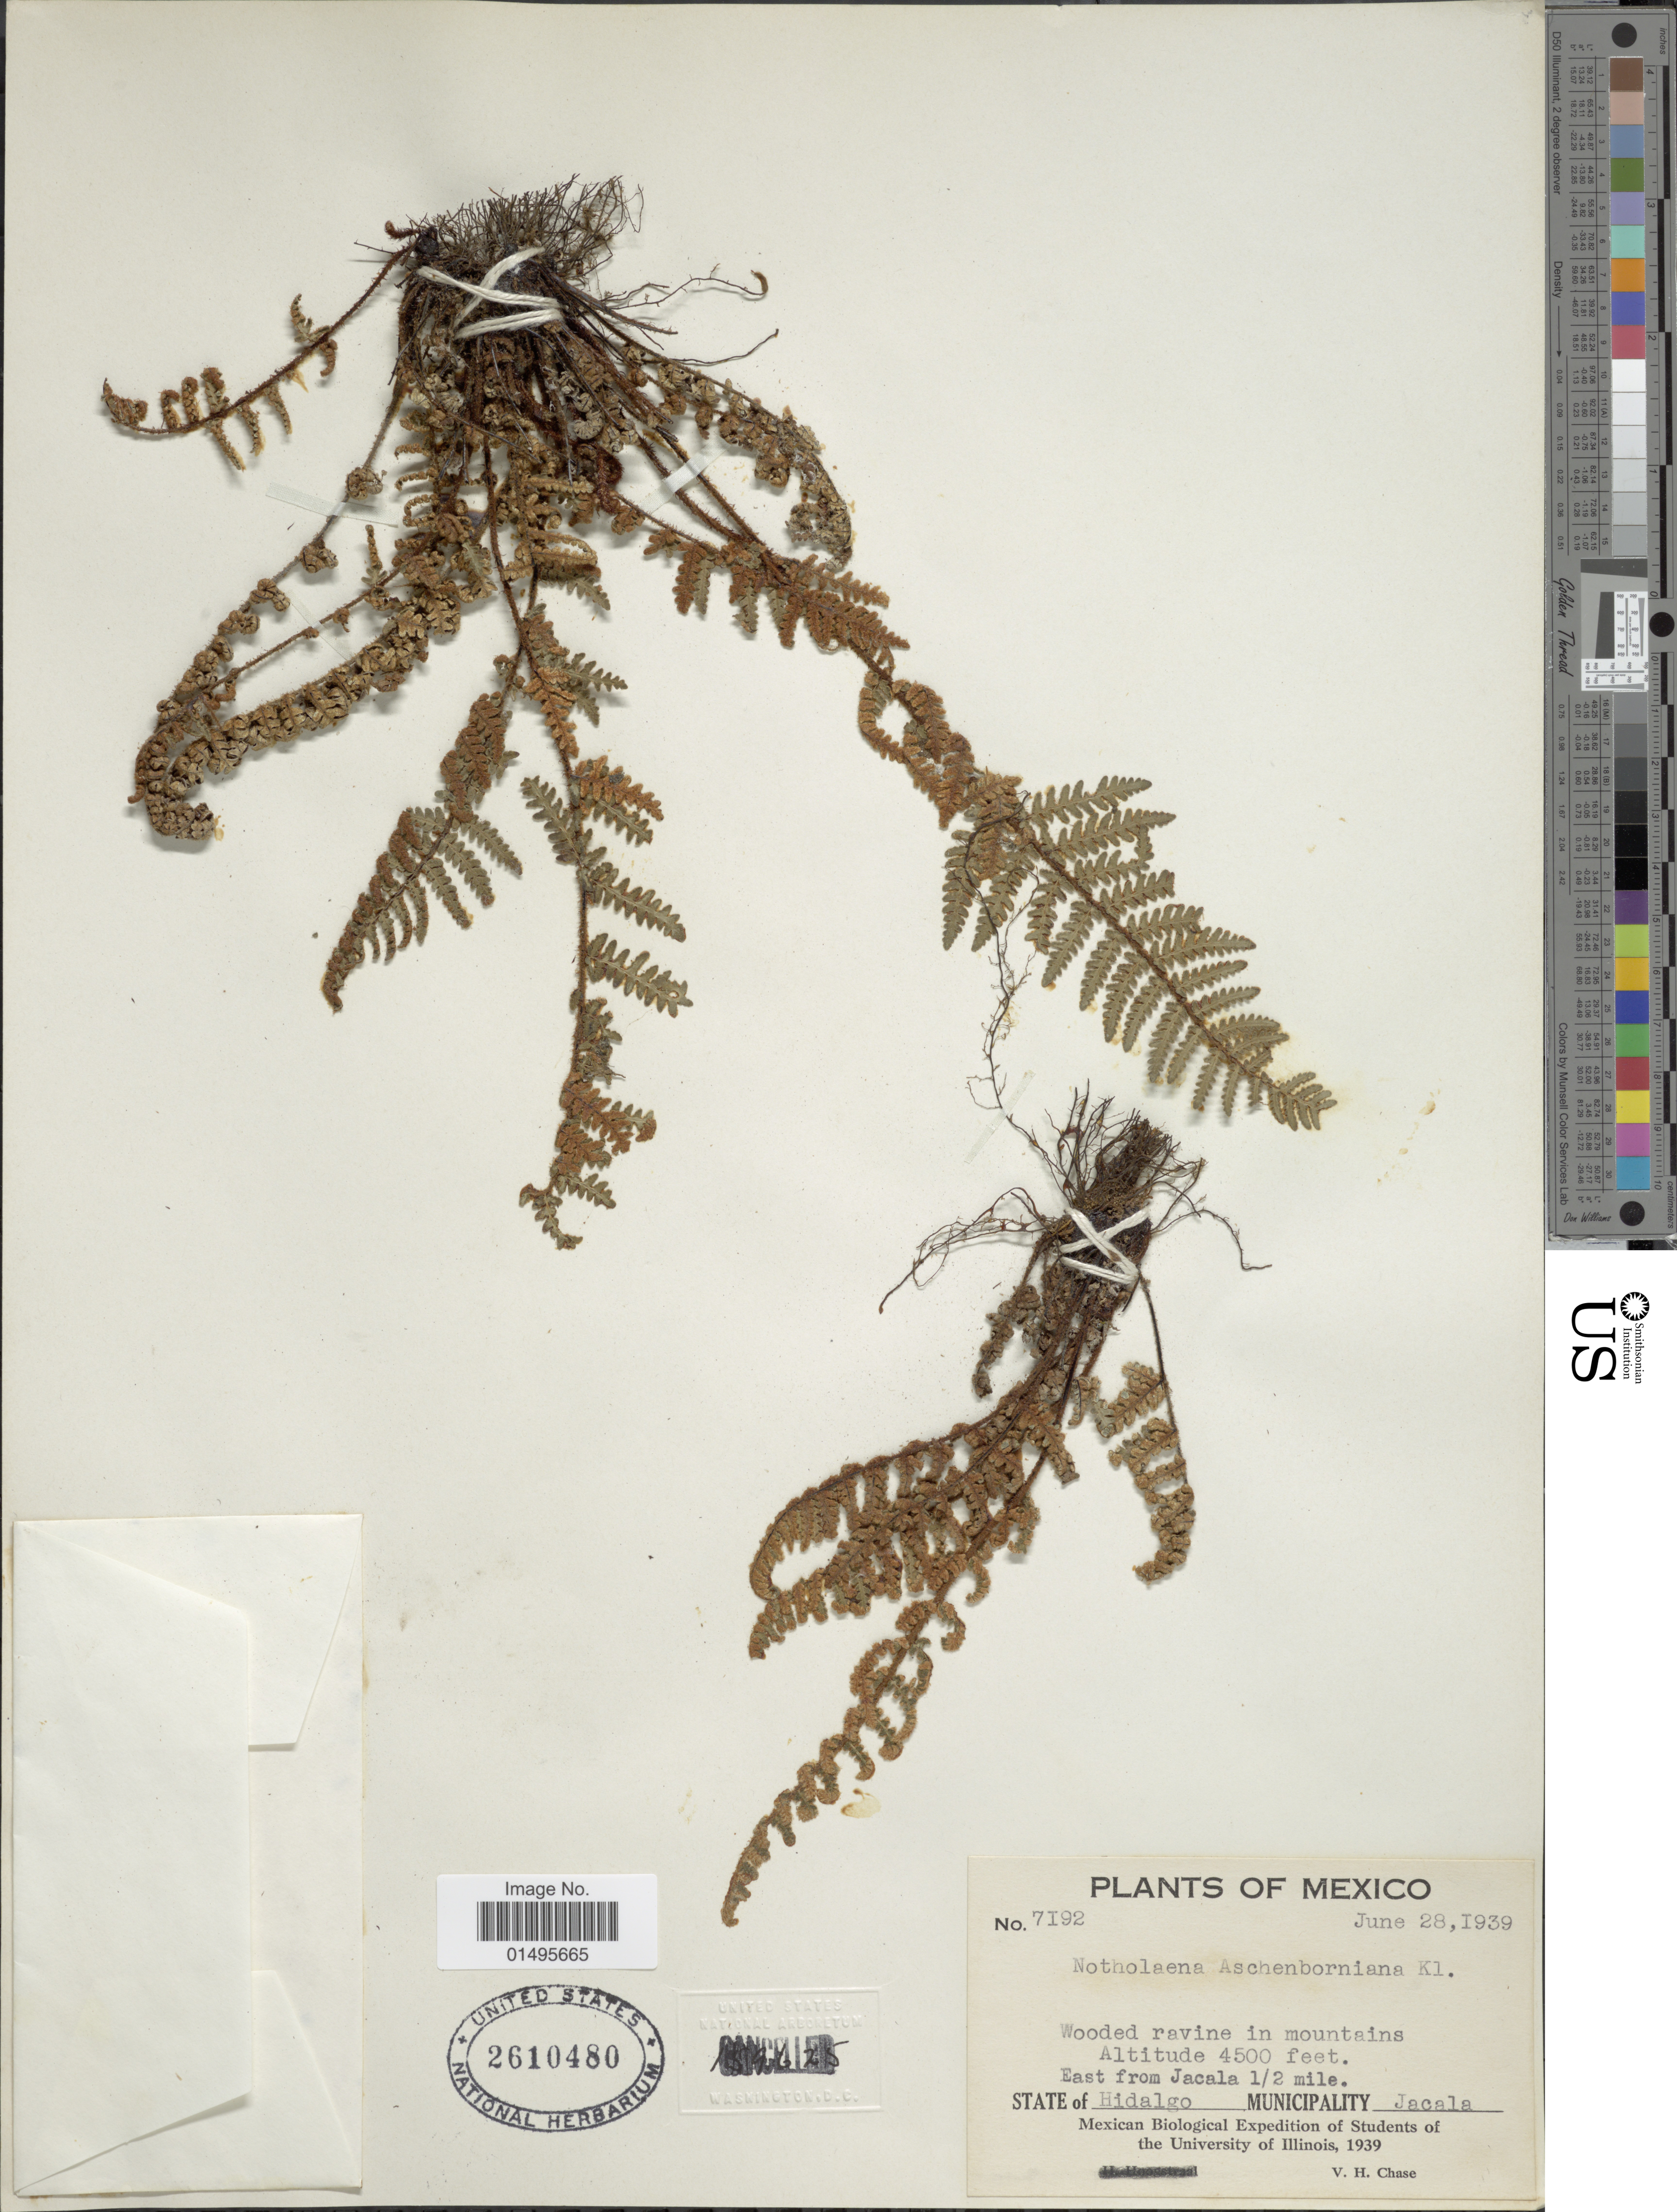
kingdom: Plantae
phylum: Tracheophyta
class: Polypodiopsida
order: Polypodiales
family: Pteridaceae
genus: Notholaena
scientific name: Notholaena aschenborniana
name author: Klotzsch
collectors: V. H. Chase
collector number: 7192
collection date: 1939-06-28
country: Mexico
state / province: Hidalgo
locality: Wooded ravine in mountains, east from Jacala 1/2 mi.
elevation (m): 1372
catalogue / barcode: US 2610480